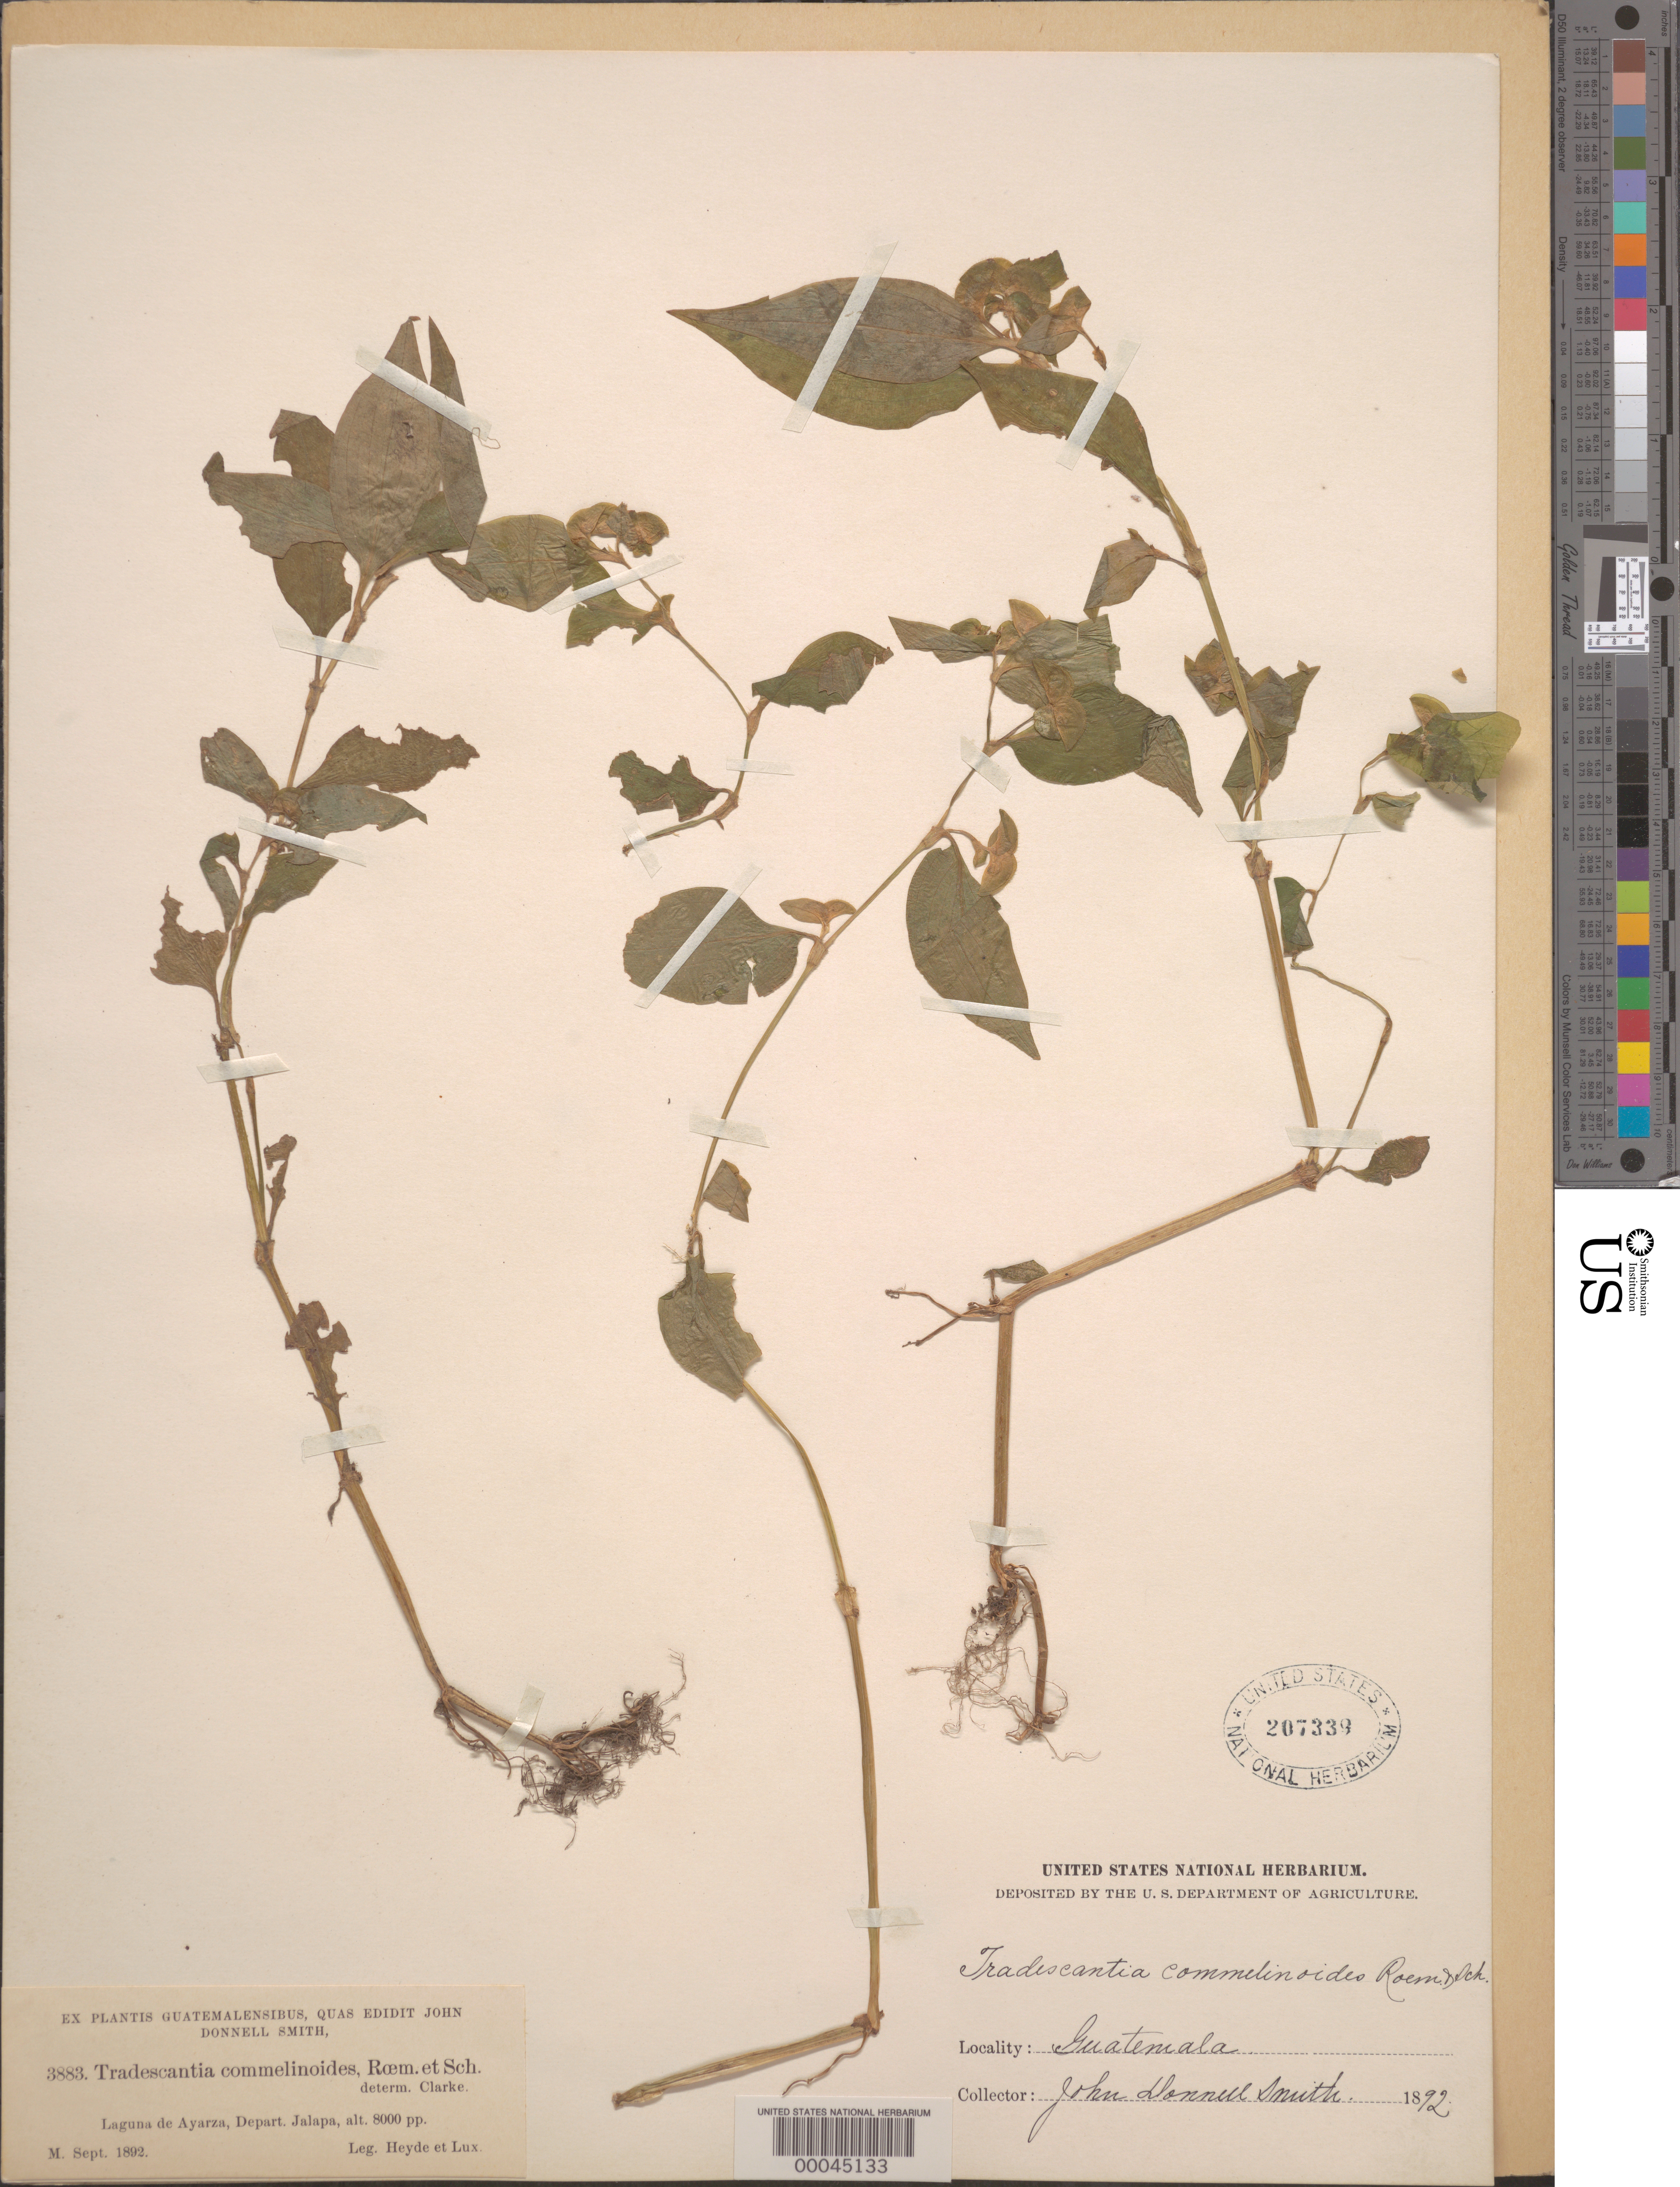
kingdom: Plantae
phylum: Tracheophyta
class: Liliopsida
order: Commelinales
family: Commelinaceae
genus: Tradescantia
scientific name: Tradescantia gracillima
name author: Standl.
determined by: Strong, Mark T., (BOT), Smithsonian Institution - National Museum of Natural History (UNITED STATES)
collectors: E. T. Heyde & E. Lux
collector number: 3883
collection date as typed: Sep 1892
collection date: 1892-09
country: Guatemala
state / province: Jalapa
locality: Laguna de Ayarza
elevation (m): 2440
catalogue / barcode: US 207339